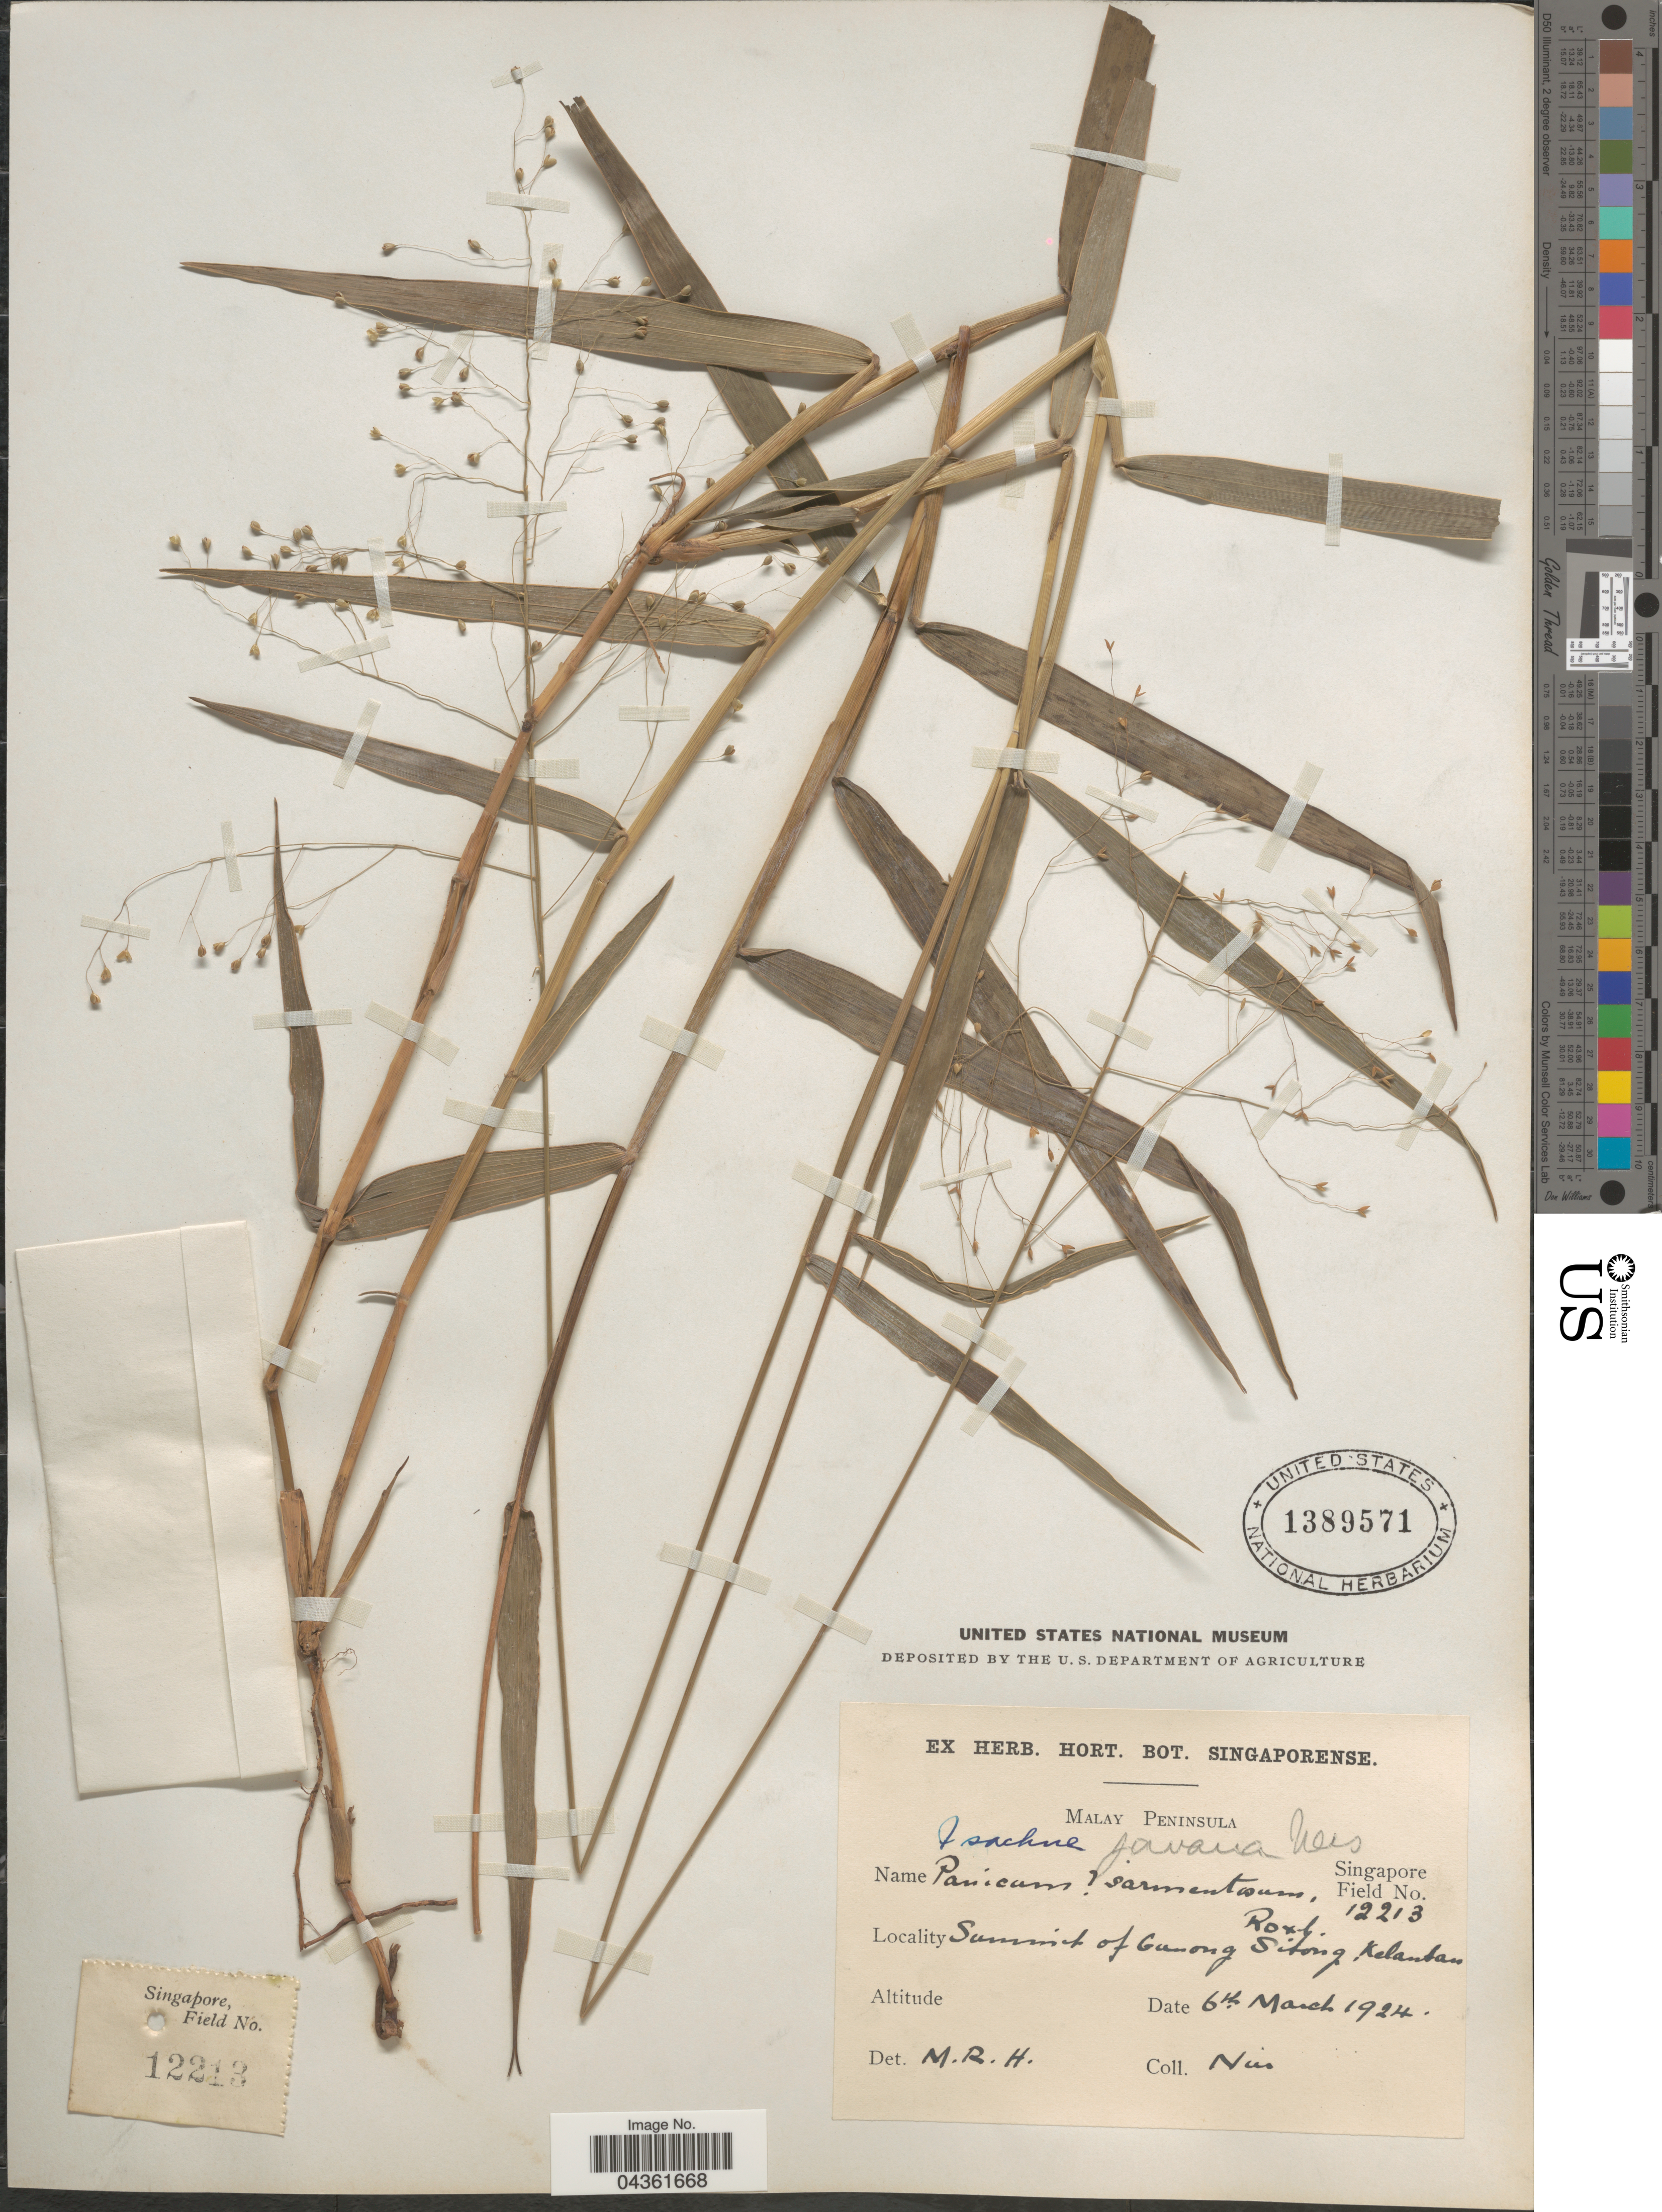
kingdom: Plantae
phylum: Tracheophyta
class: Liliopsida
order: Poales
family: Poaceae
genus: Isachne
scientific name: Isachne truncata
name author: A. Camus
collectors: -. Nur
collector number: Singapore Field 12213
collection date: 1924-03-06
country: Malaysia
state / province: Kelantan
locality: Malay Peninsula. Summit of Gunong Sitong, Kelantan.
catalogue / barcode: US 1389571